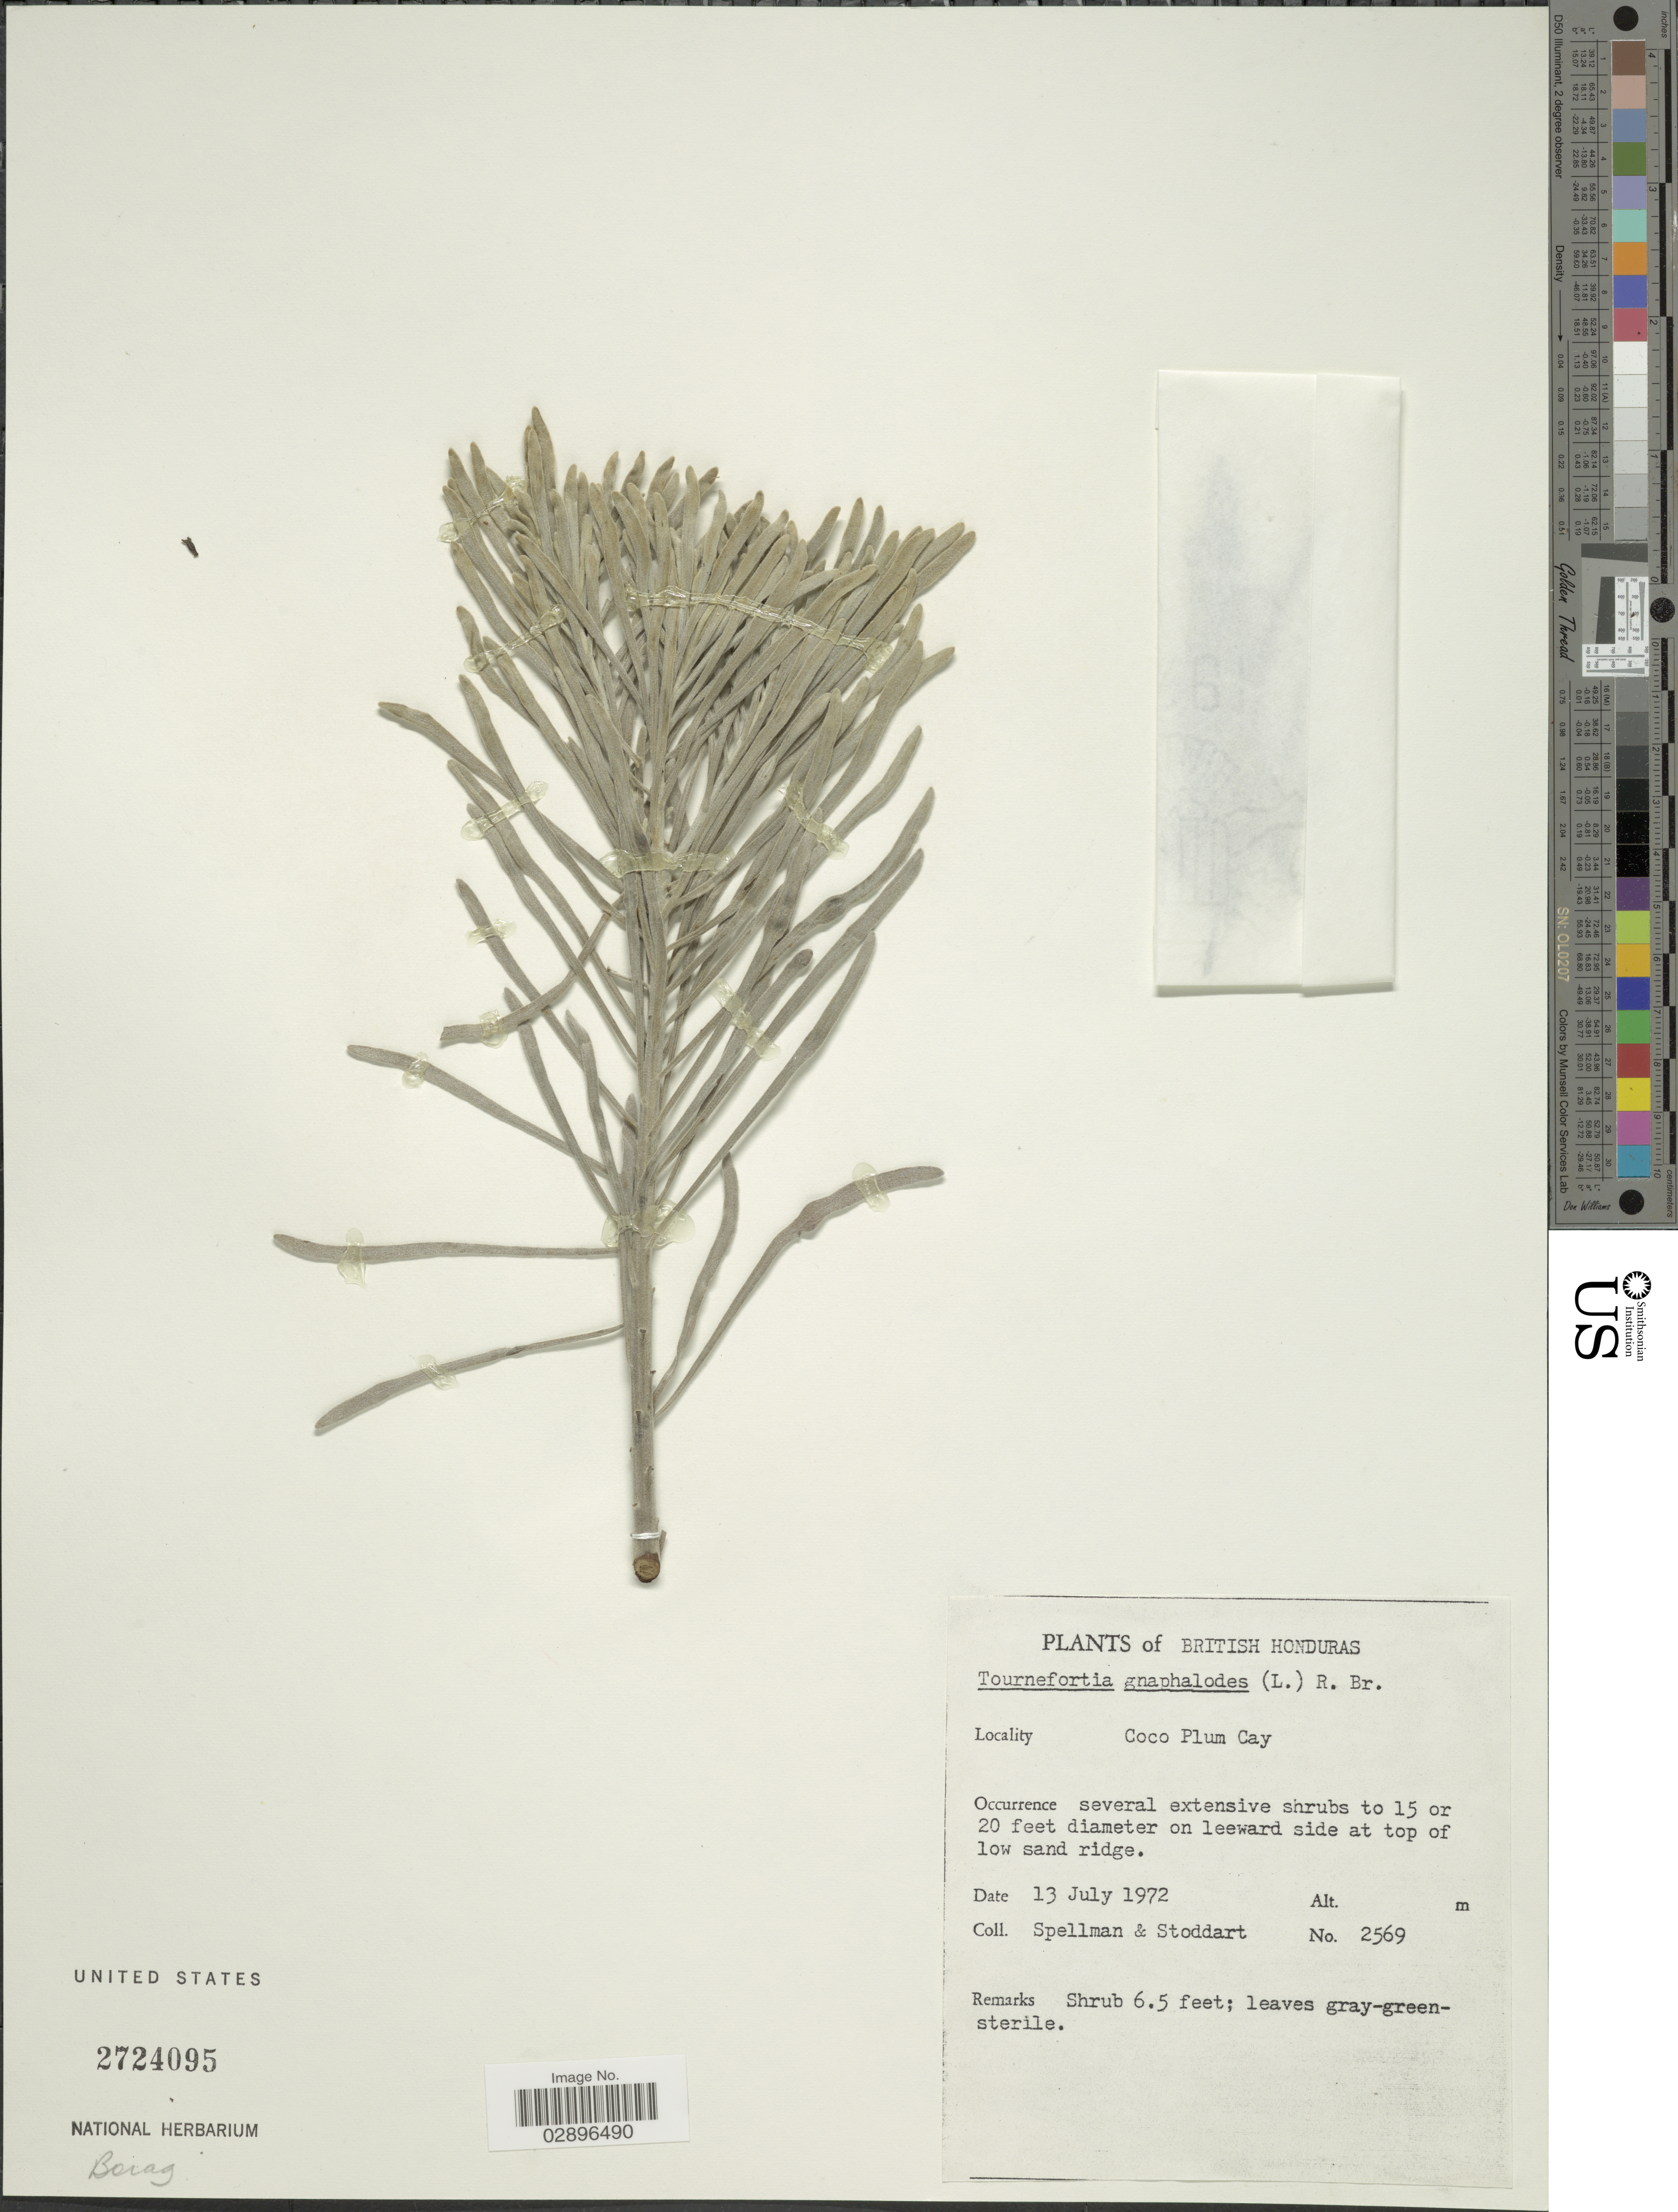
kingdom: Plantae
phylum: Tracheophyta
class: Magnoliopsida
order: Boraginales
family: Heliotropiaceae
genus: Tournefortia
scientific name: Tournefortia gnaphalodes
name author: (L.) R. Br.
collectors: Spellman, -- & -. Stoddart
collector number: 2569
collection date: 1972-07-13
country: Belize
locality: British Honduras. Coco Plum Cay.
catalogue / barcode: US 2724095